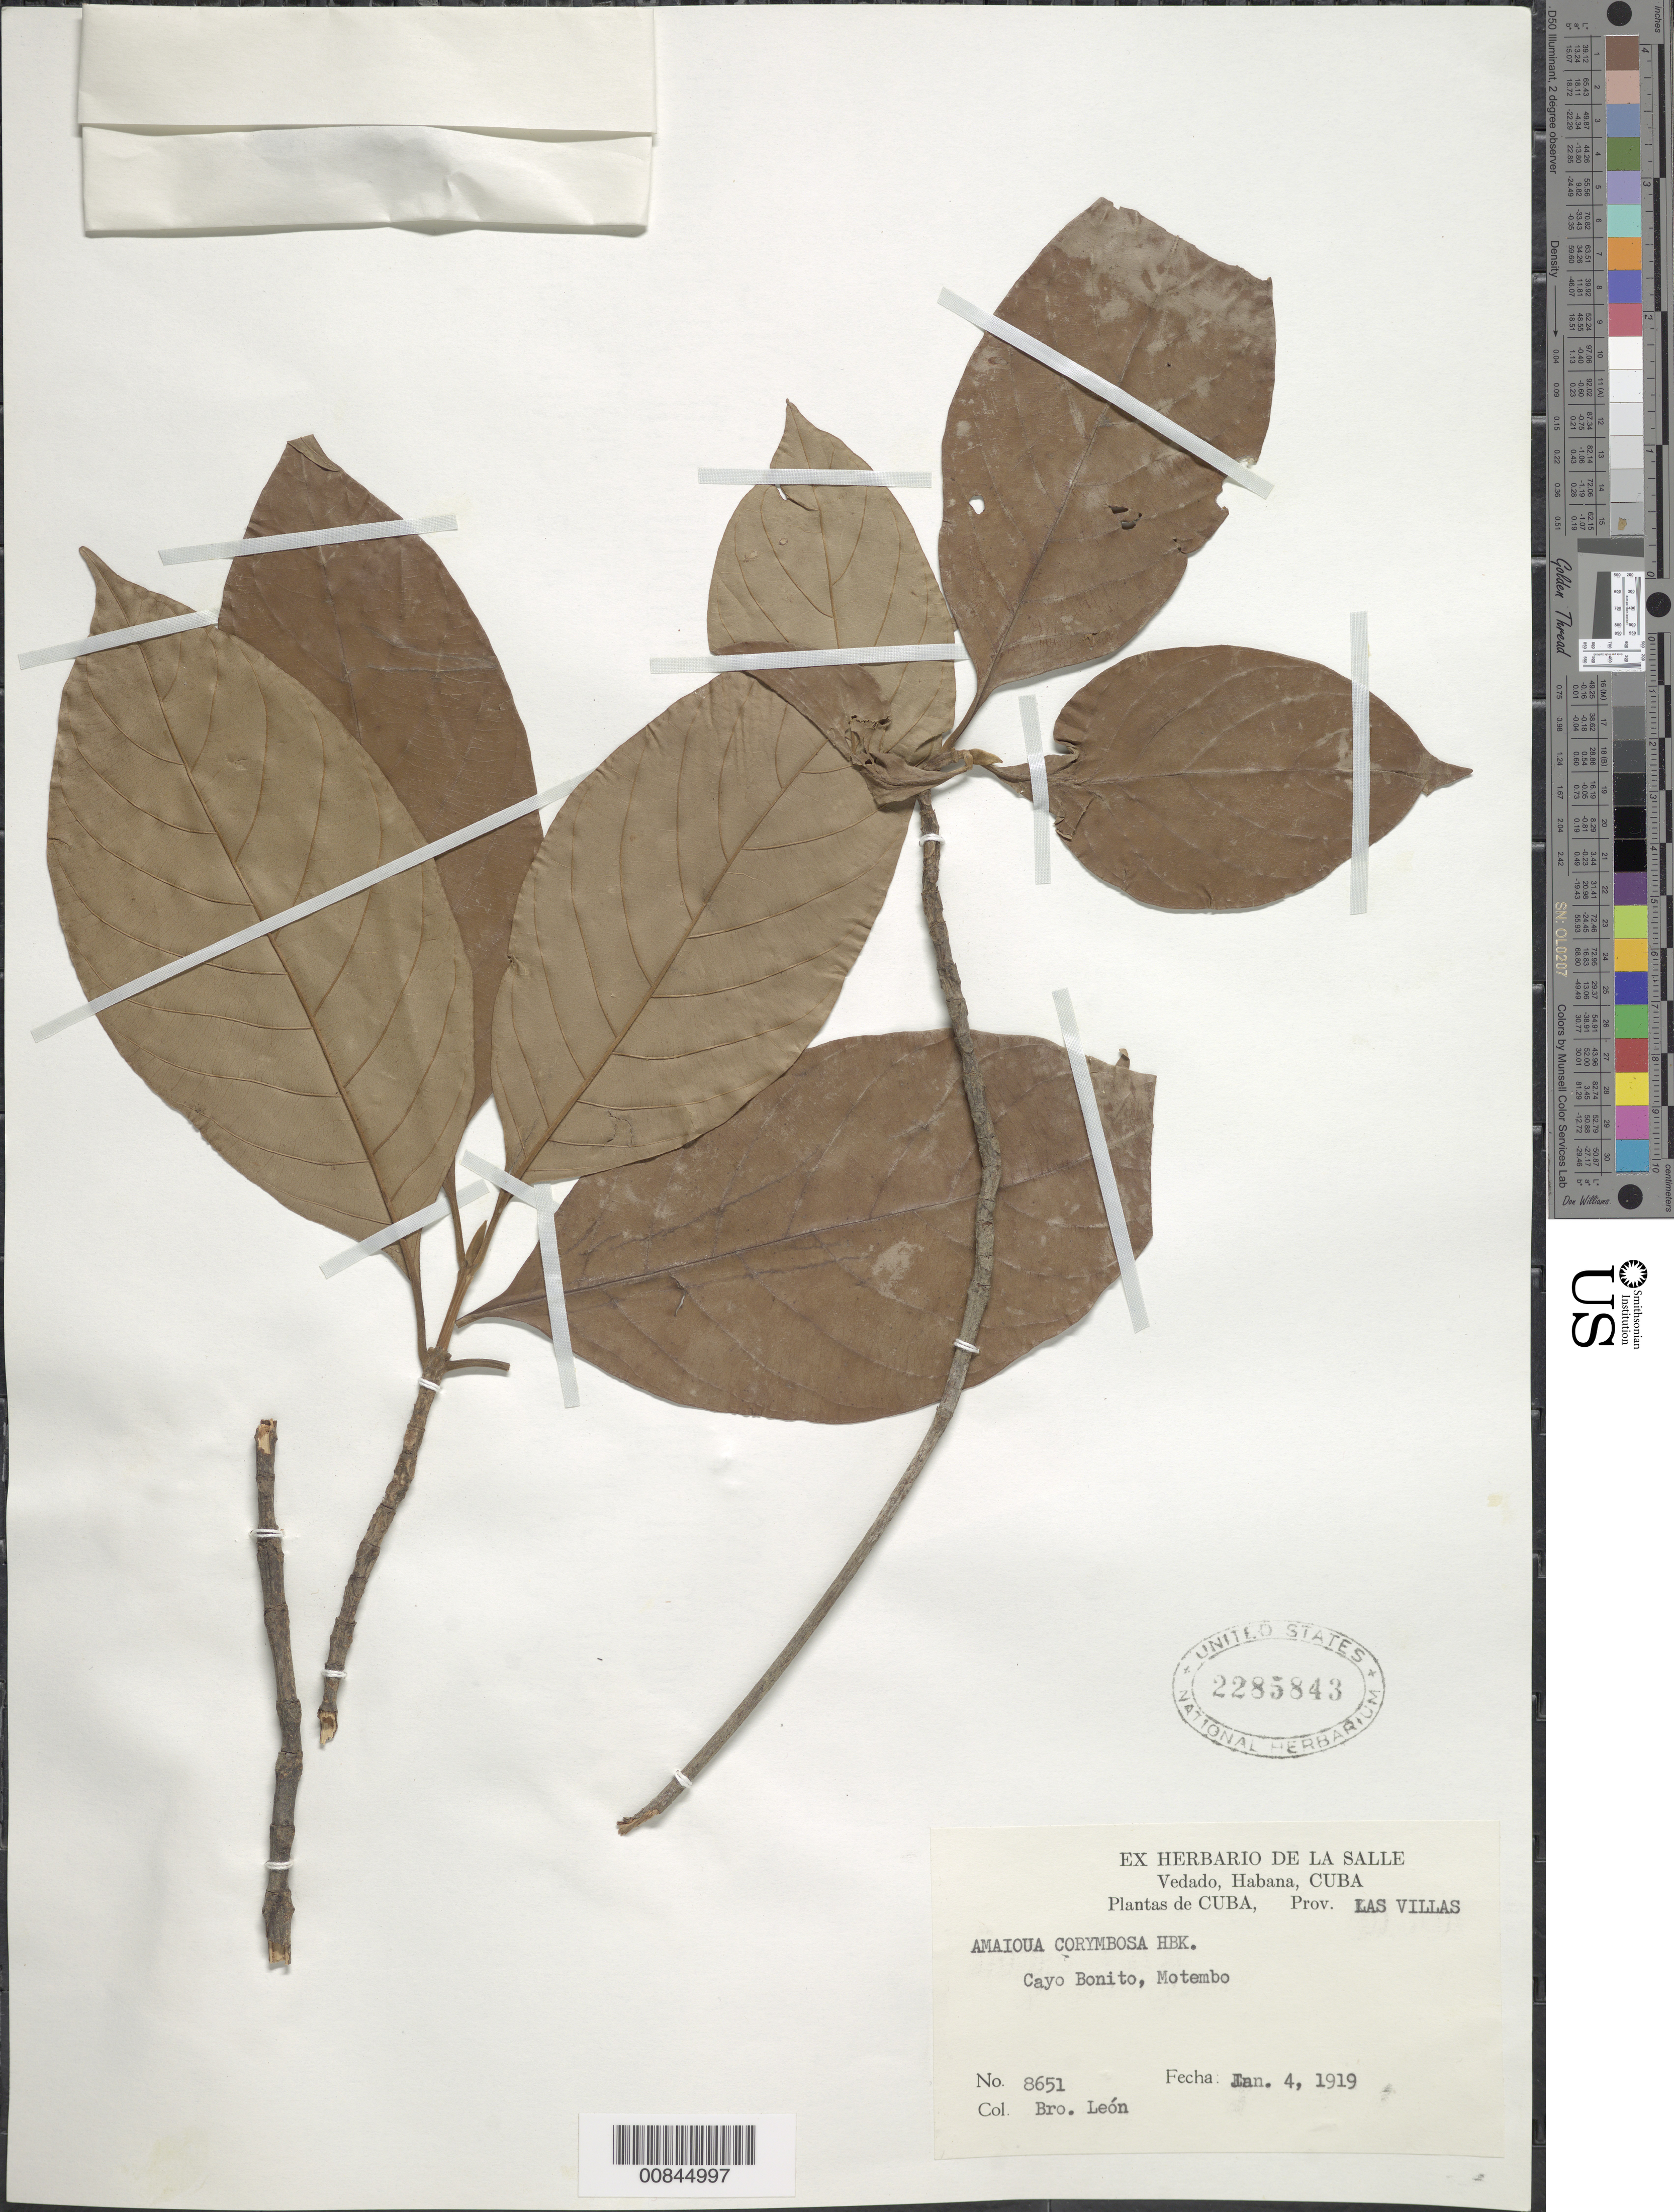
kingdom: Plantae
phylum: Tracheophyta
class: Magnoliopsida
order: Gentianales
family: Rubiaceae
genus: Amaioua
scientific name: Amaioua corymbosa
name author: Kunth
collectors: Bro. León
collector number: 8651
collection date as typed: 04 Jan 1919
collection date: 1919-01-04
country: Cuba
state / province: Las Villas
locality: Cayo Bonito, Motembo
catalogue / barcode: US 2285843